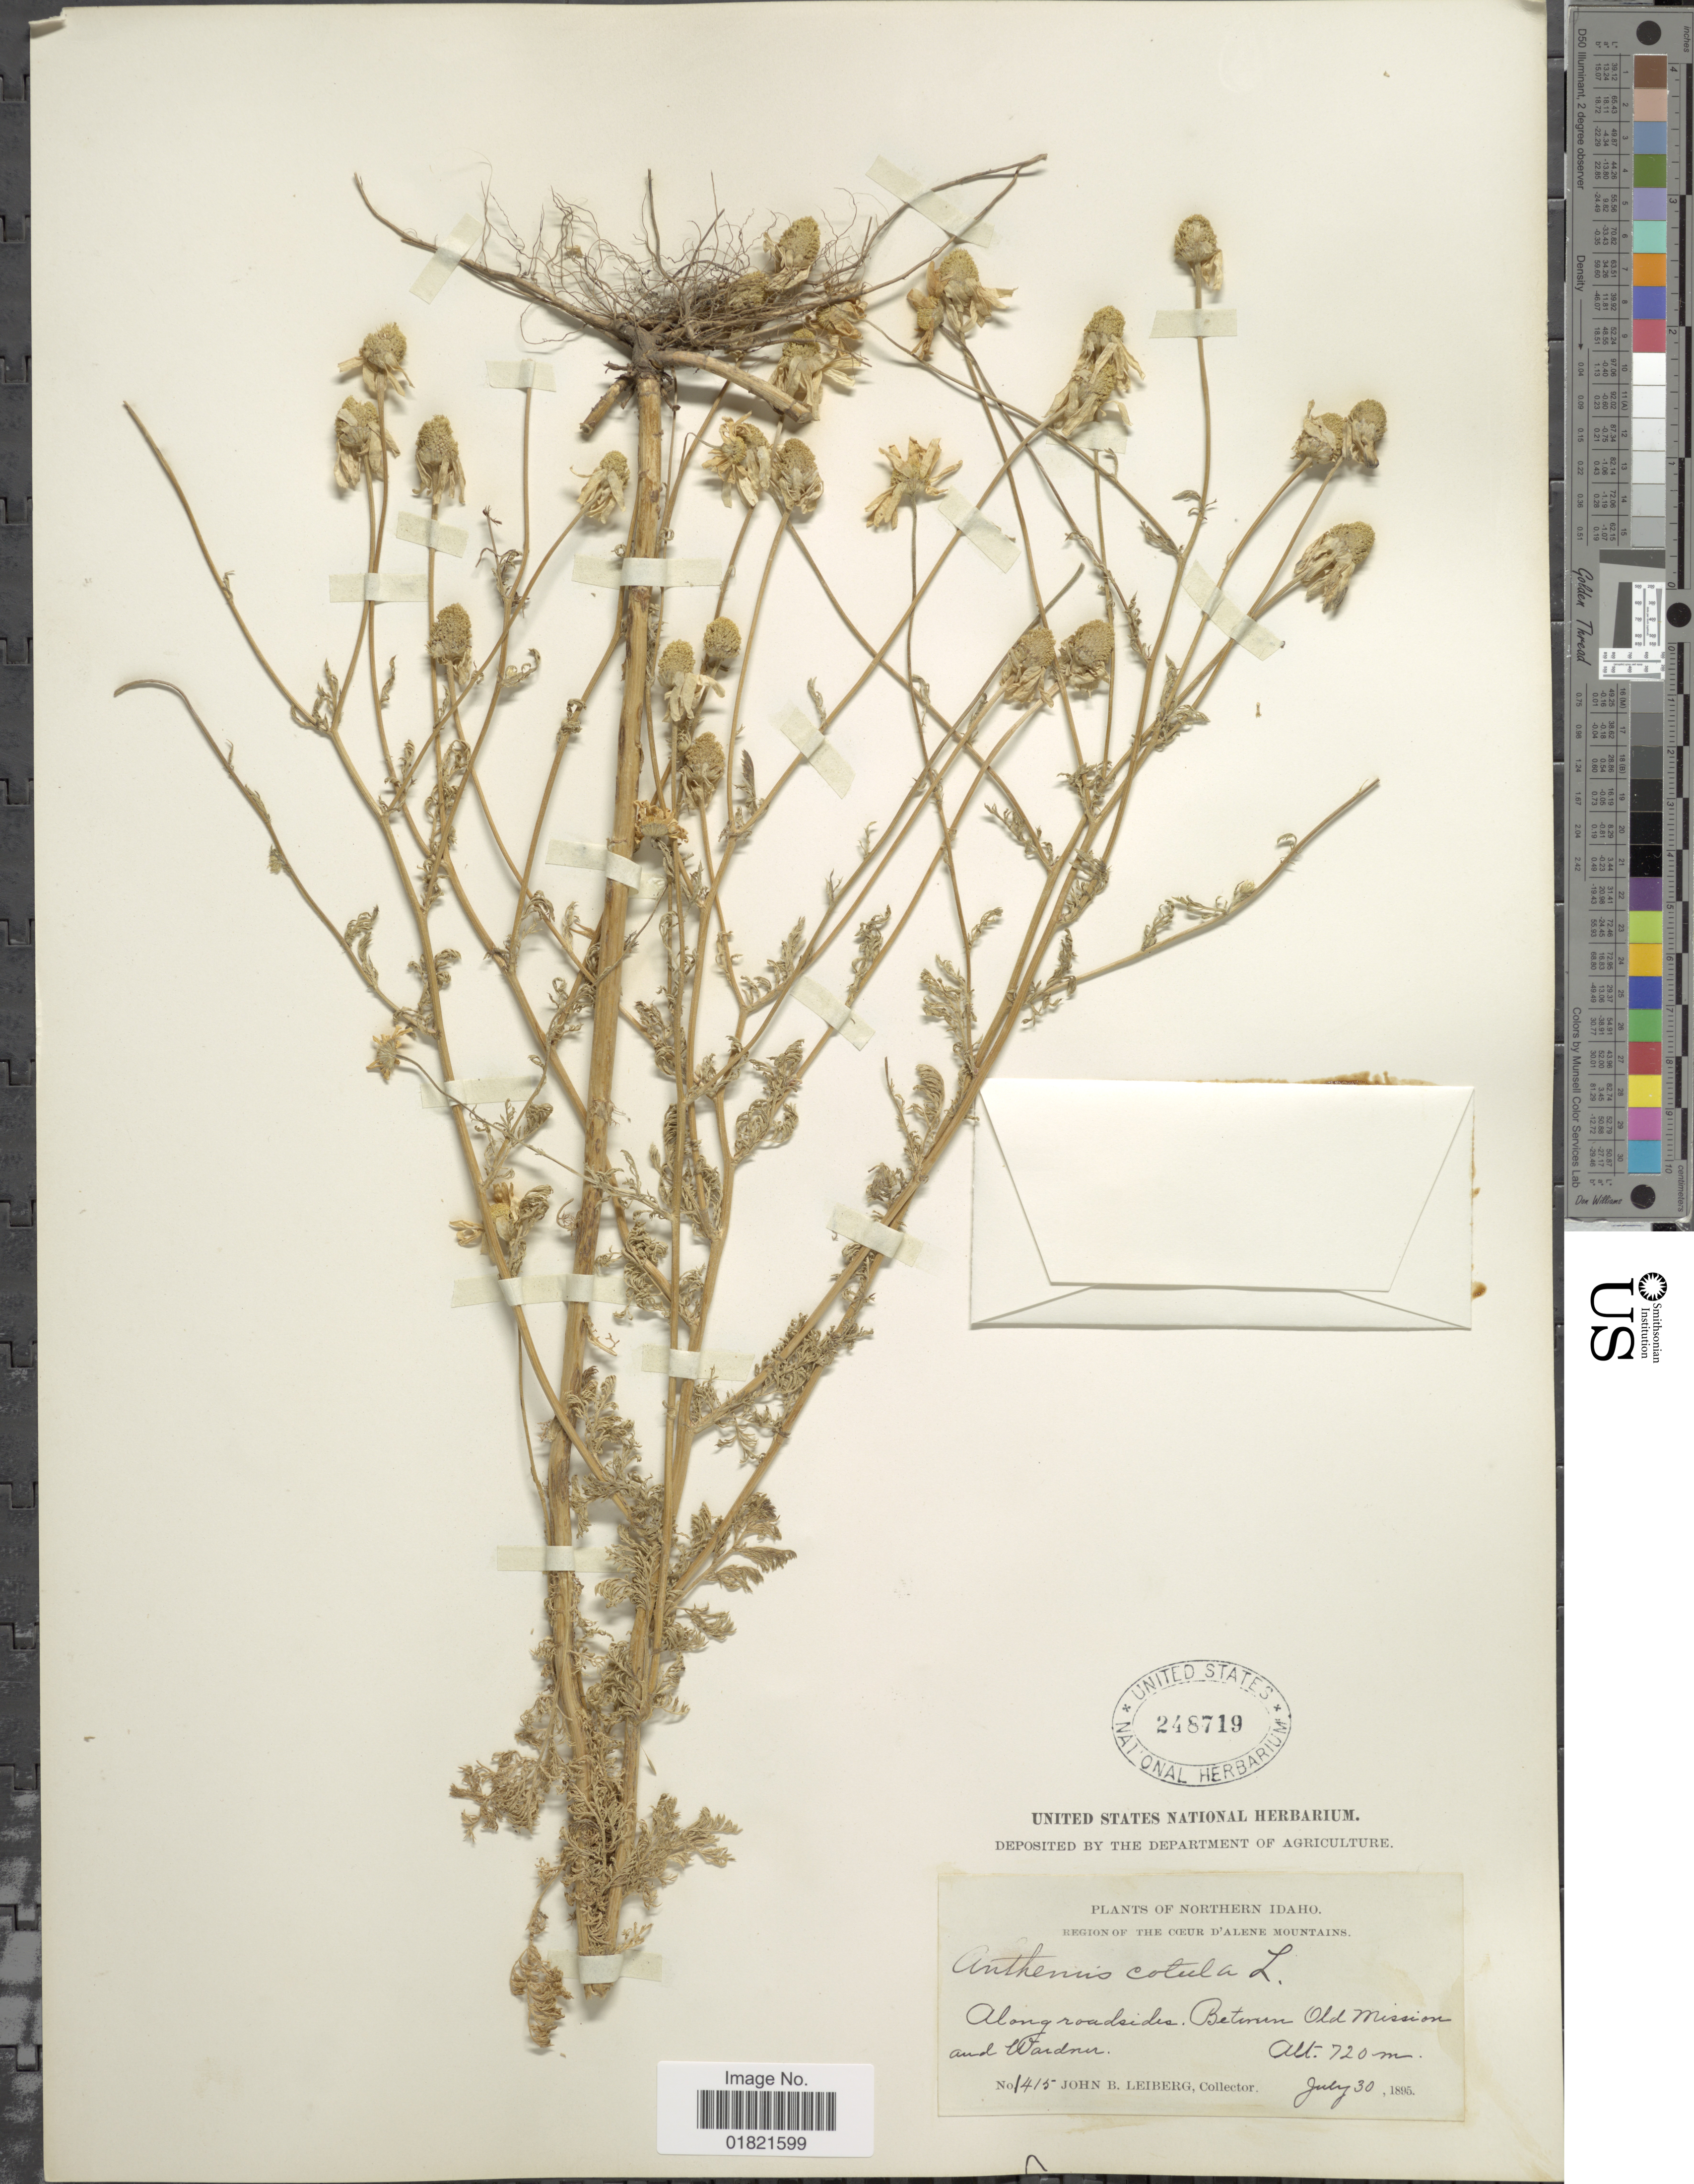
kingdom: Plantae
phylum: Tracheophyta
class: Magnoliopsida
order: Asterales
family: Asteraceae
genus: Anthemis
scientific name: Anthemis cotula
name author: L.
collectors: J. B. Leiberg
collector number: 1415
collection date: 1895-07-30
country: United States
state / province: Idaho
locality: Northern Idaho, between Old Mission and Wardner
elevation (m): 720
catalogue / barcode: US 248719